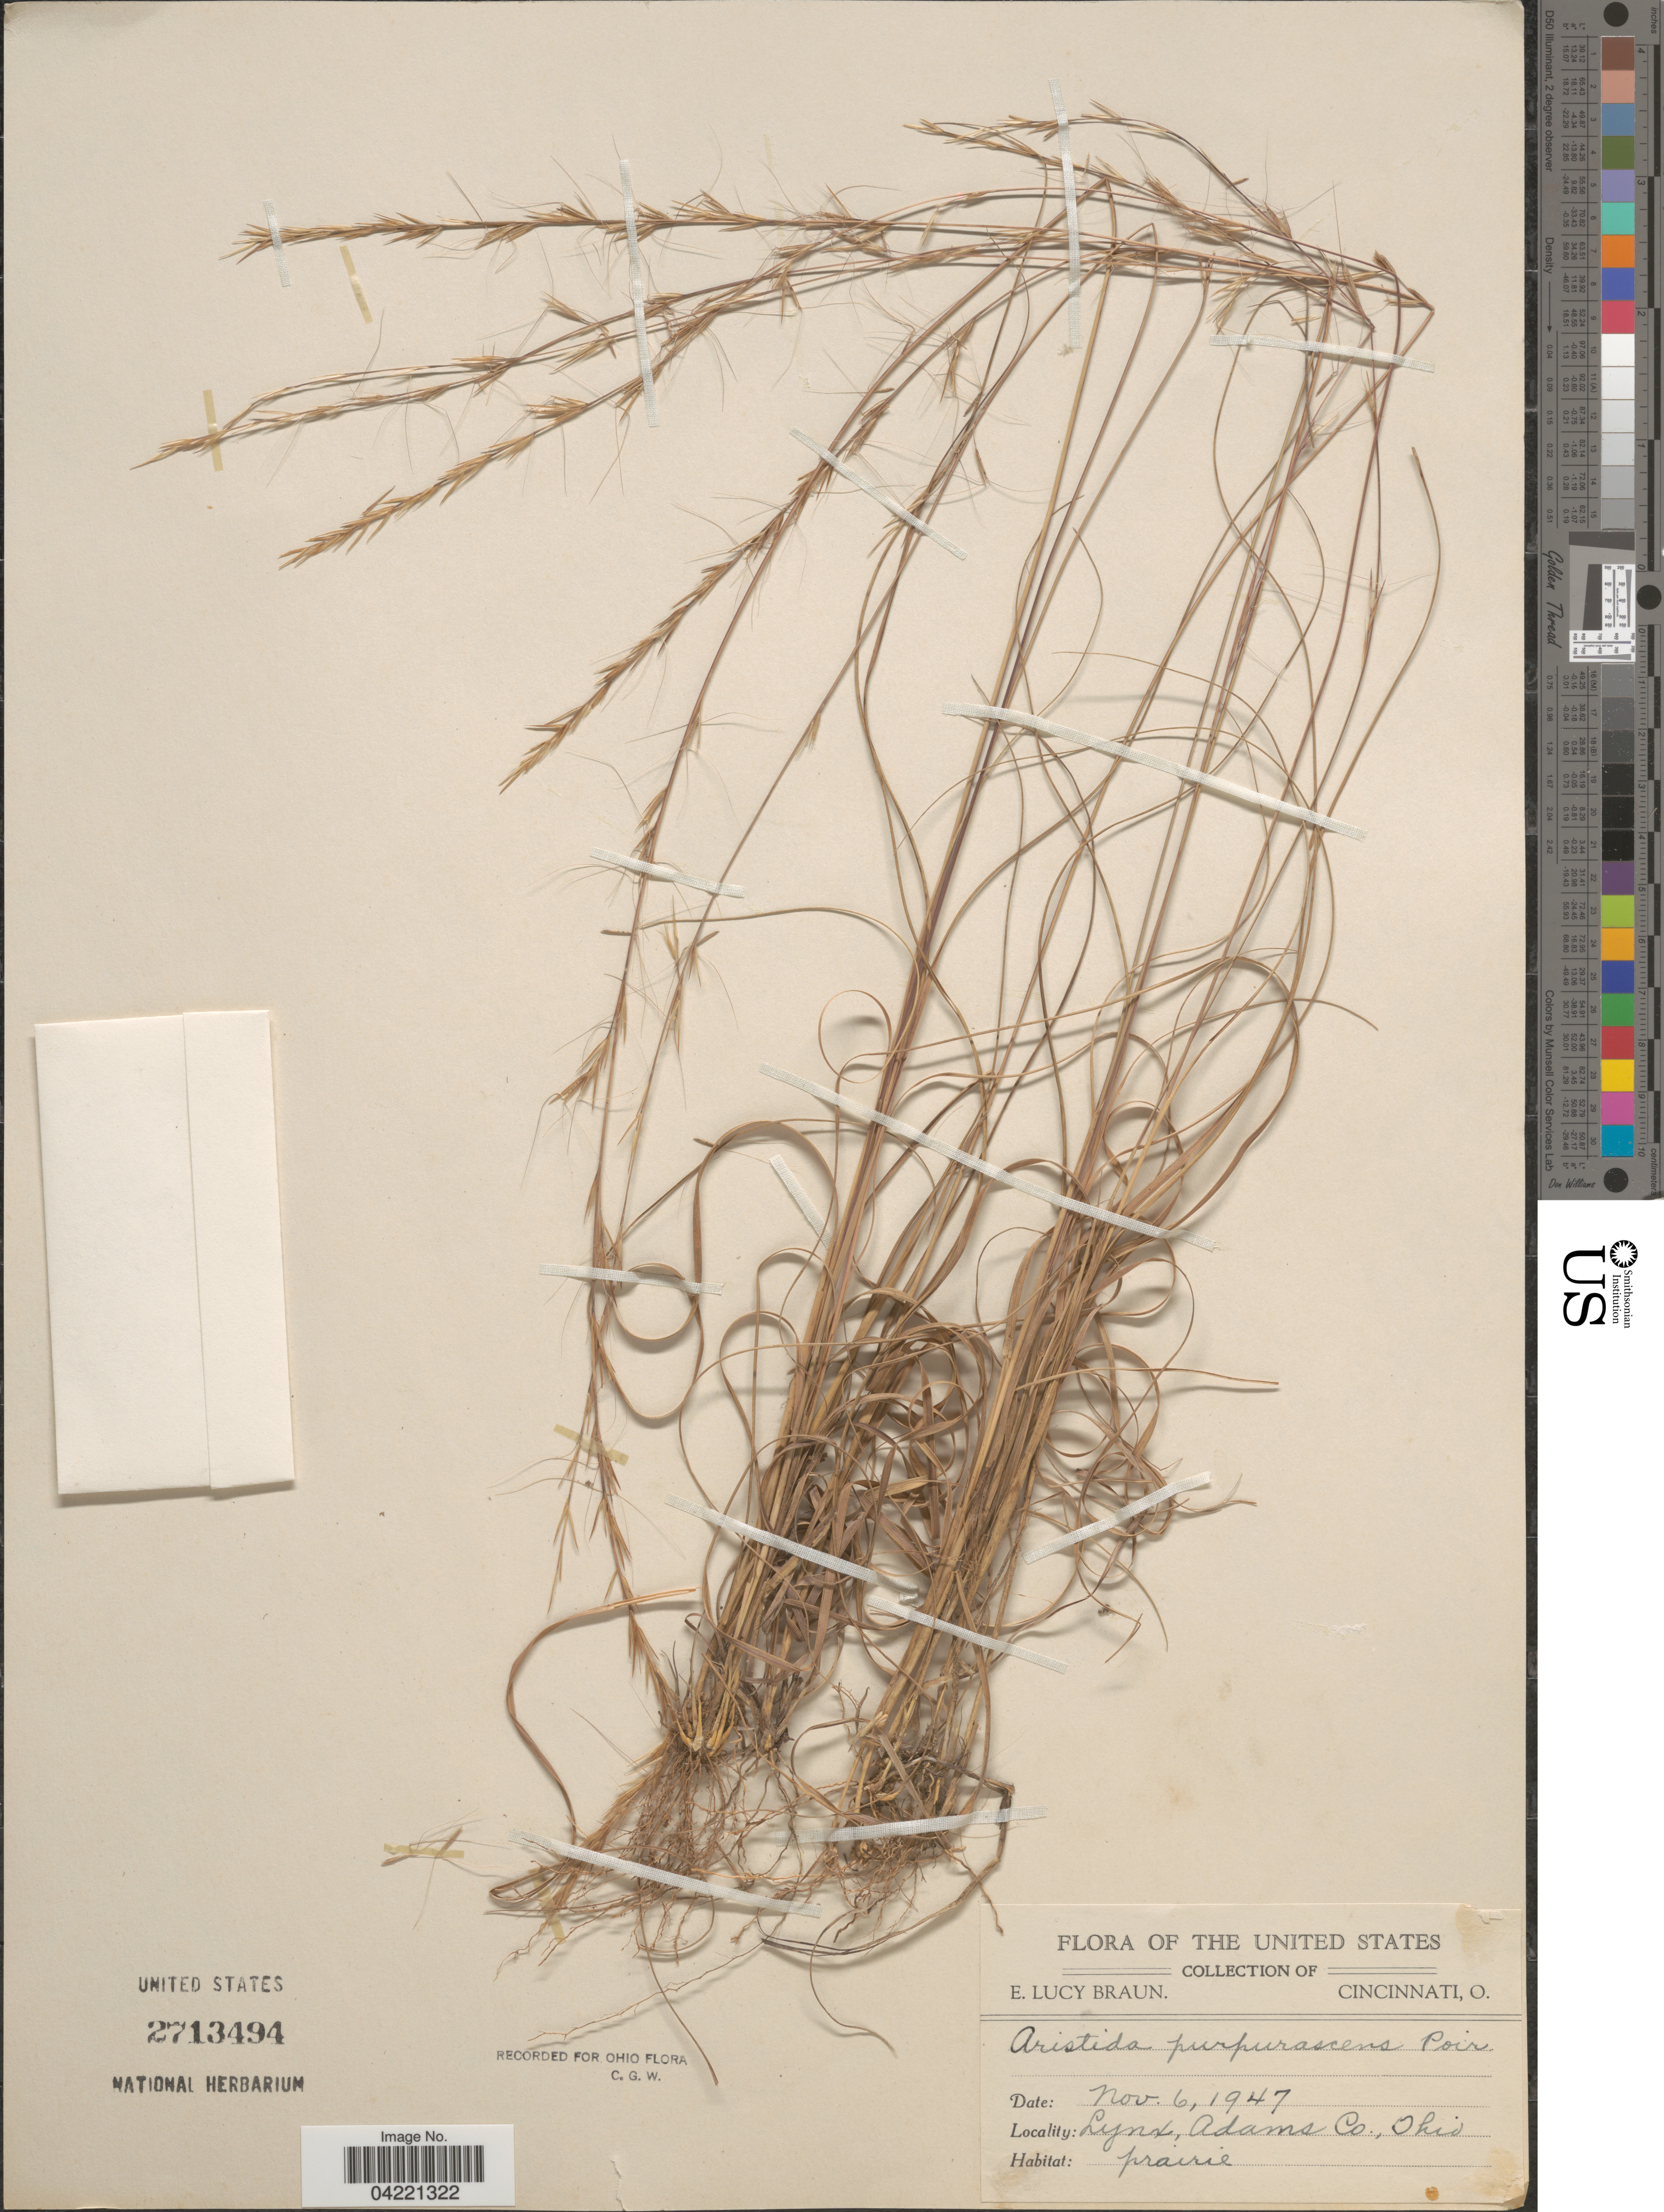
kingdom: Plantae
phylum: Tracheophyta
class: Liliopsida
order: Poales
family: Poaceae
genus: Aristida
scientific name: Aristida purpurascens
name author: Poir.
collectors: E. L. Braun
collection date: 1947-11-06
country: United States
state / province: Ohio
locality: Lynx, Adams Co.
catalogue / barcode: US 2713494